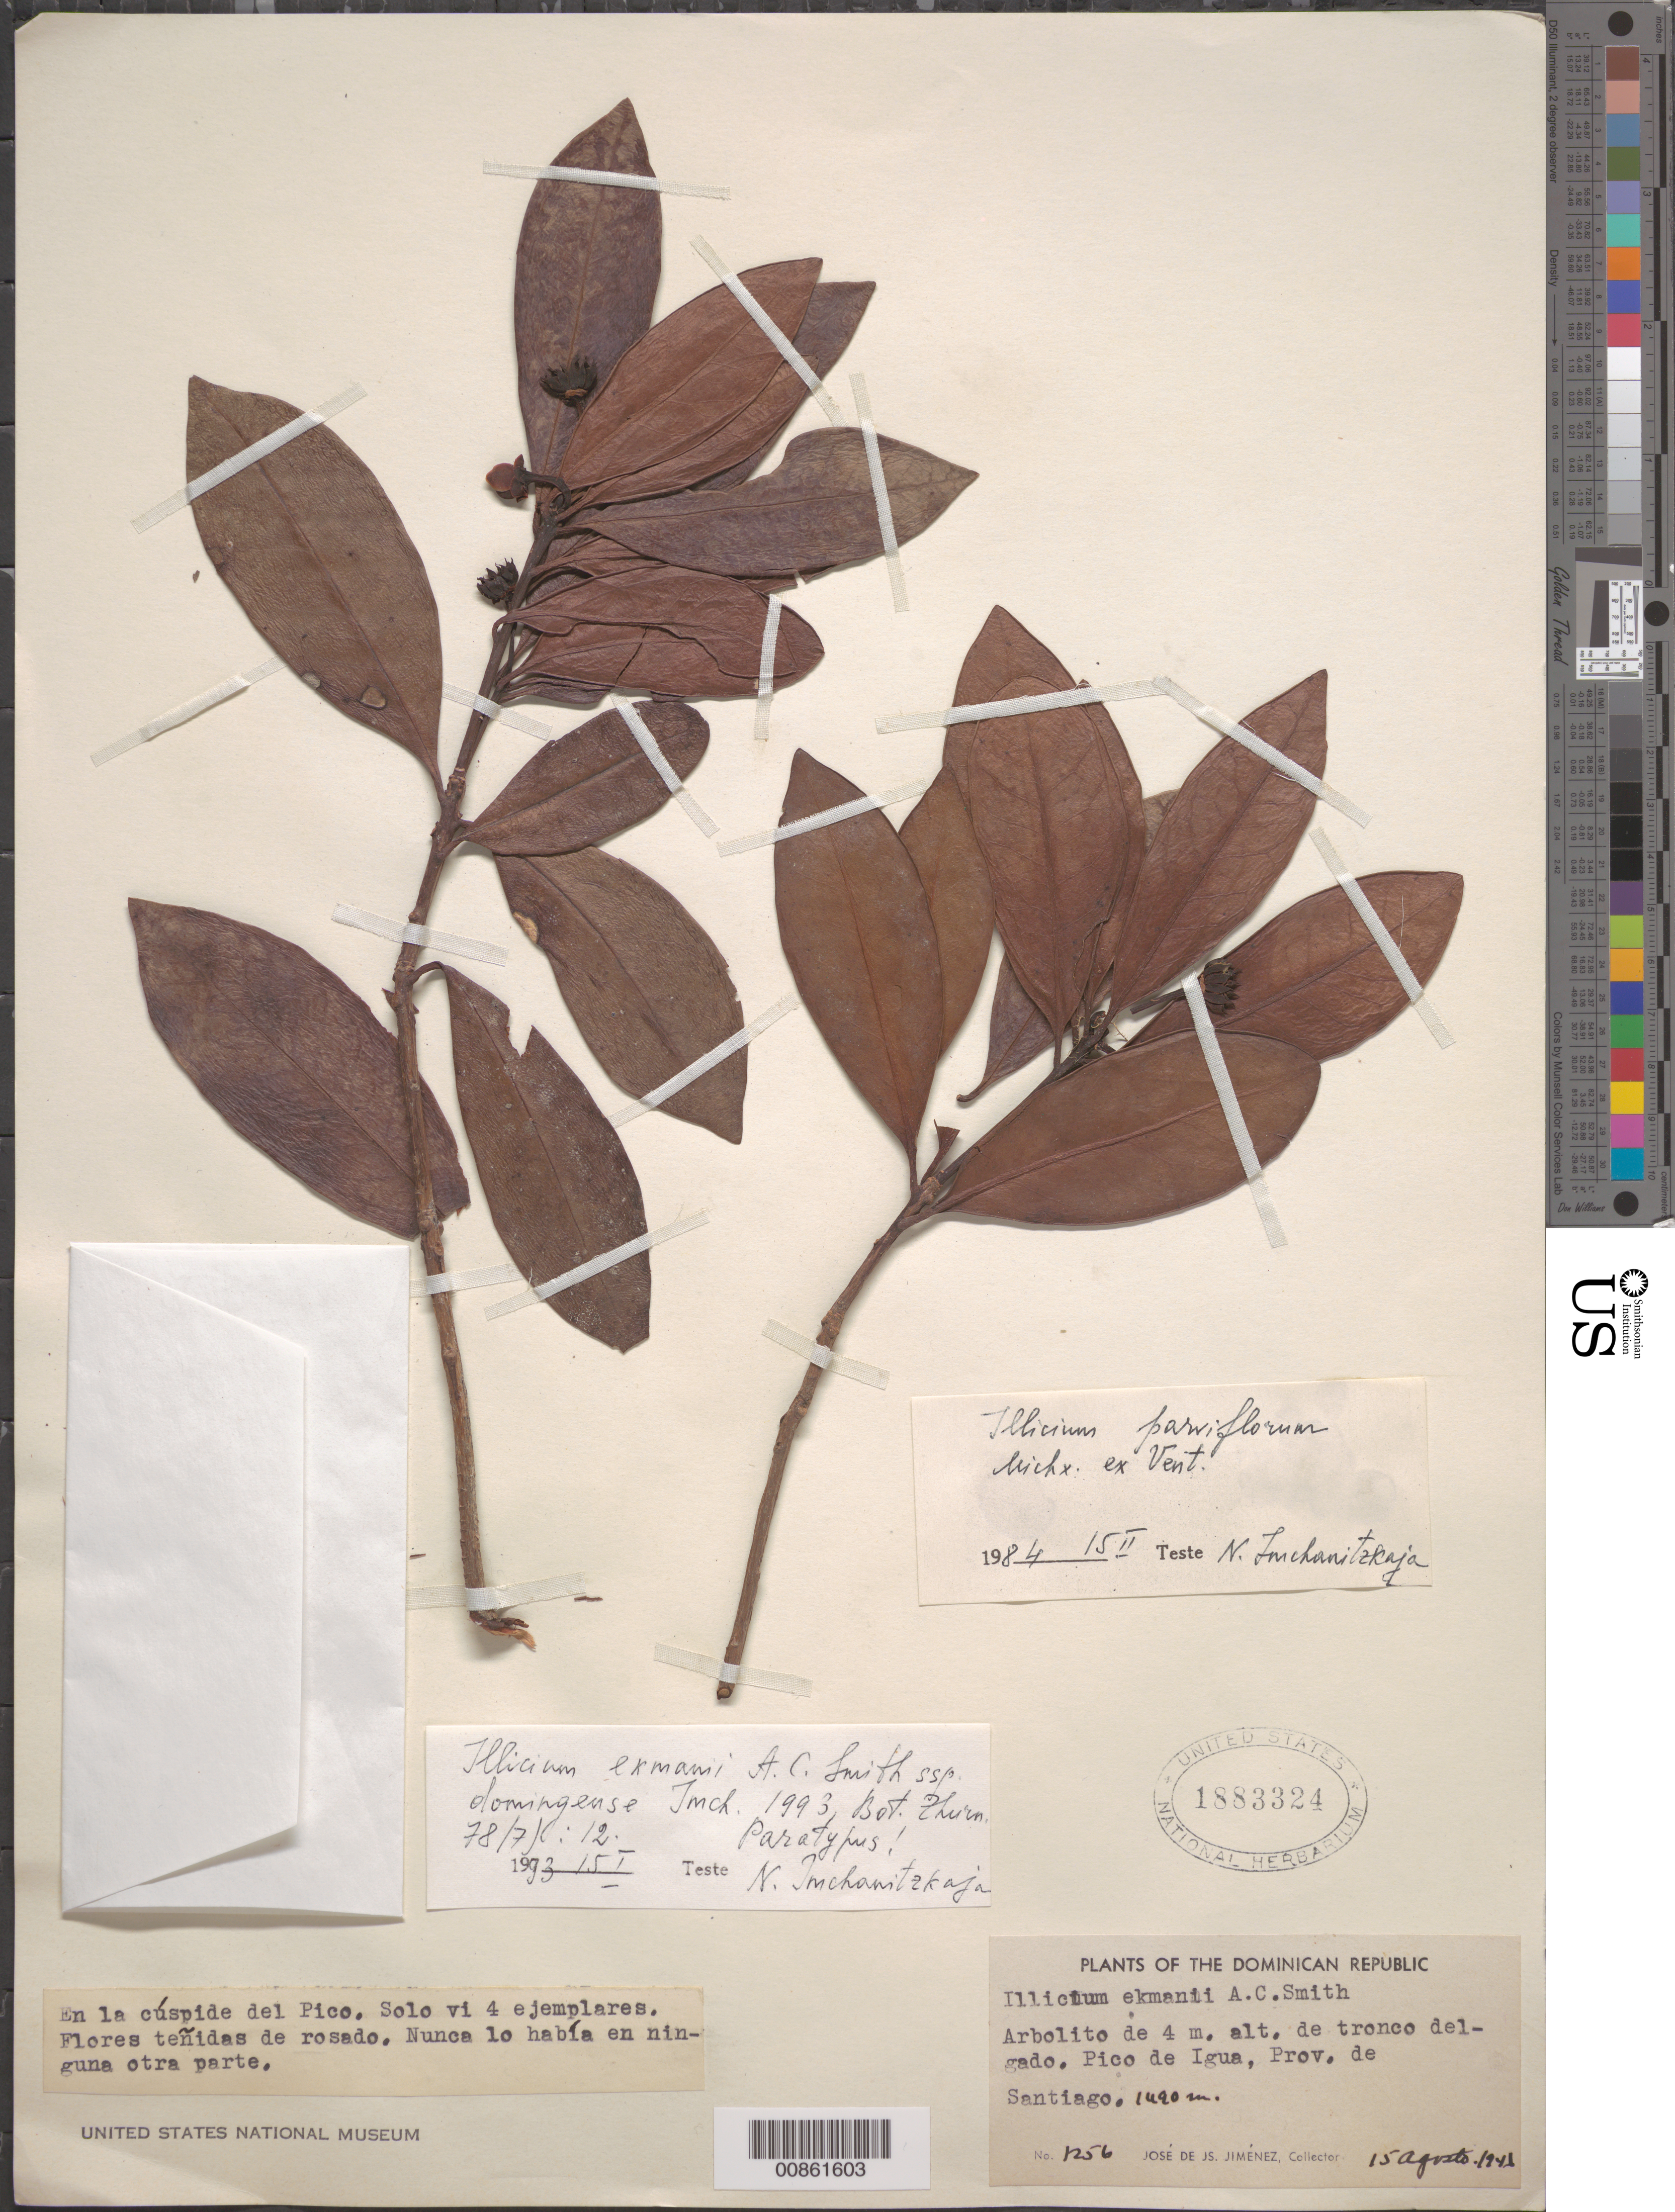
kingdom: Plantae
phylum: Tracheophyta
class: Magnoliopsida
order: Austrobaileyales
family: Schisandraceae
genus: Illicium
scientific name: Illicium ekmanii subsp. domingense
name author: Imkhan.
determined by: Imchanitzkaja, N.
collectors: J. J. Jiménez Almonte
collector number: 1256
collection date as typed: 15 Aug 1946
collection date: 1946-08-15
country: Dominican Republic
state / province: Santiago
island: Hispaniola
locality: Pico de Igua. En la cúspide del Pico.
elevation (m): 1490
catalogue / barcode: US 1883324